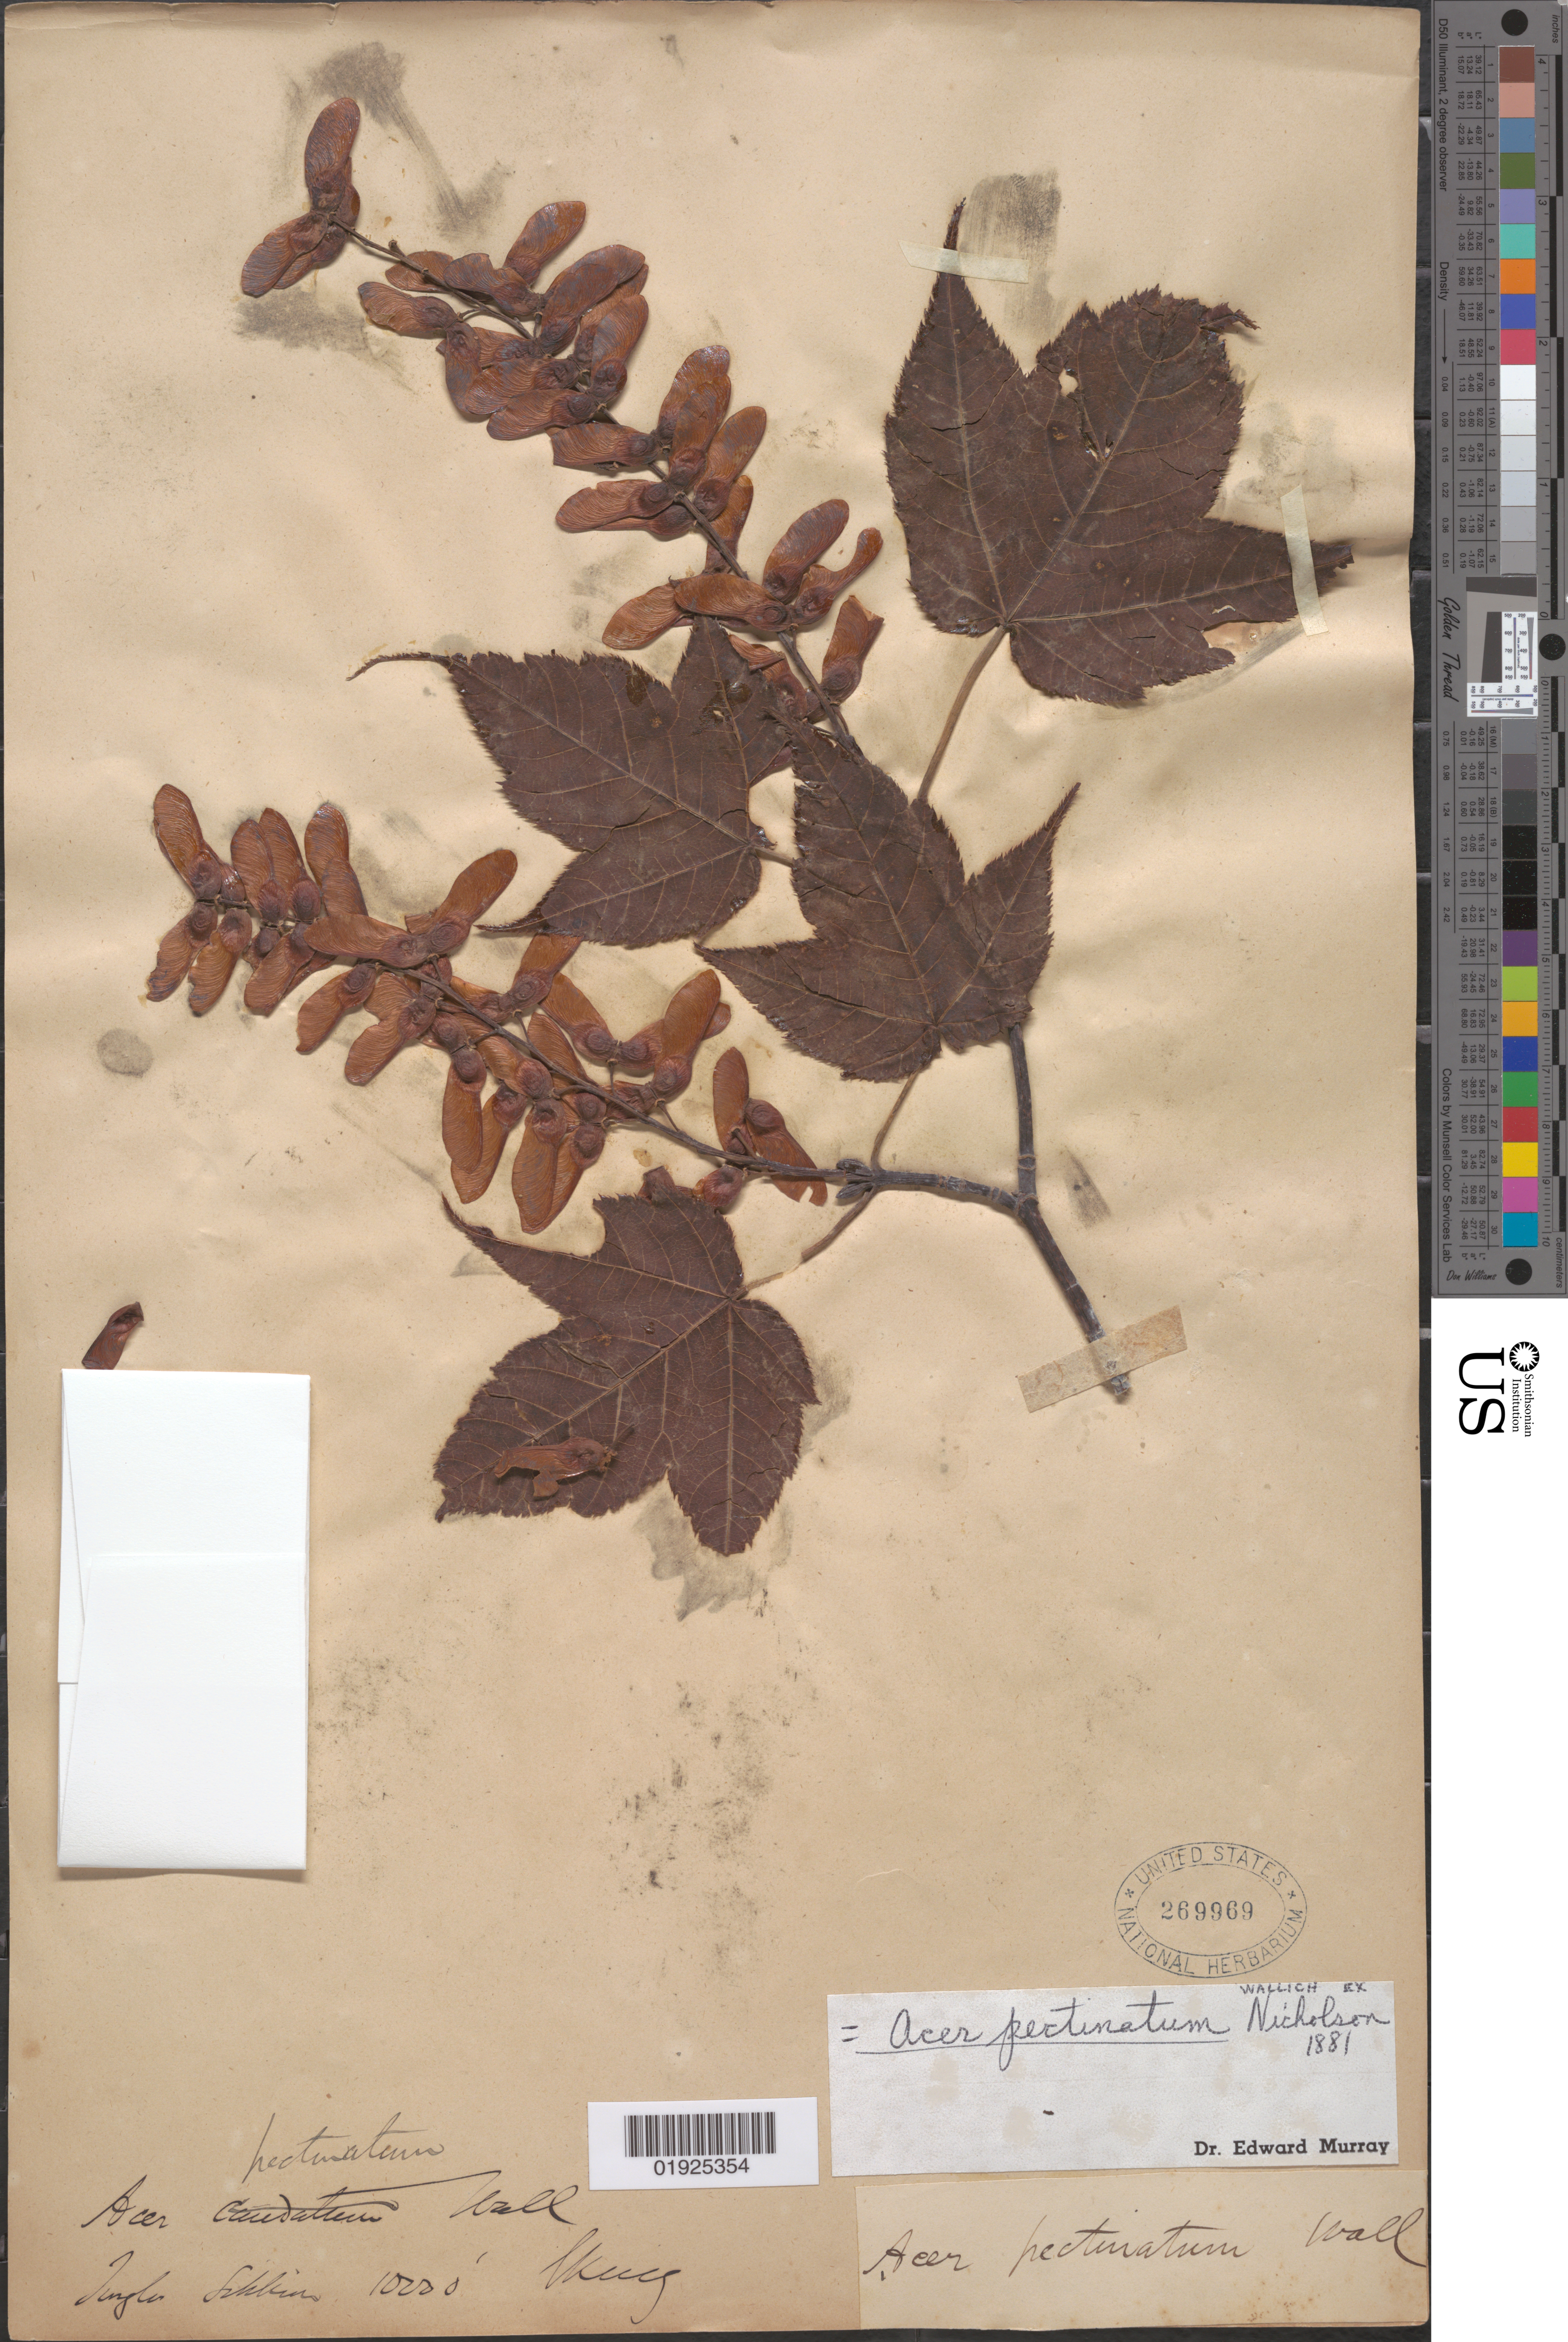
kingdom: Plantae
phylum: Tracheophyta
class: Magnoliopsida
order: Sapindales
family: Sapindaceae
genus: Acer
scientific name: Acer pectinatum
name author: Wall. ex G. Nicholson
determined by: Murray, Edward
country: India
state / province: Sikkim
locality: [illegible] Sikkim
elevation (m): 3048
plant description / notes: Label difficult to interpret (& undated) but could this be original material of Acer pectinatum Wall. ex G. Nicholson?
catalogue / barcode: US 269969